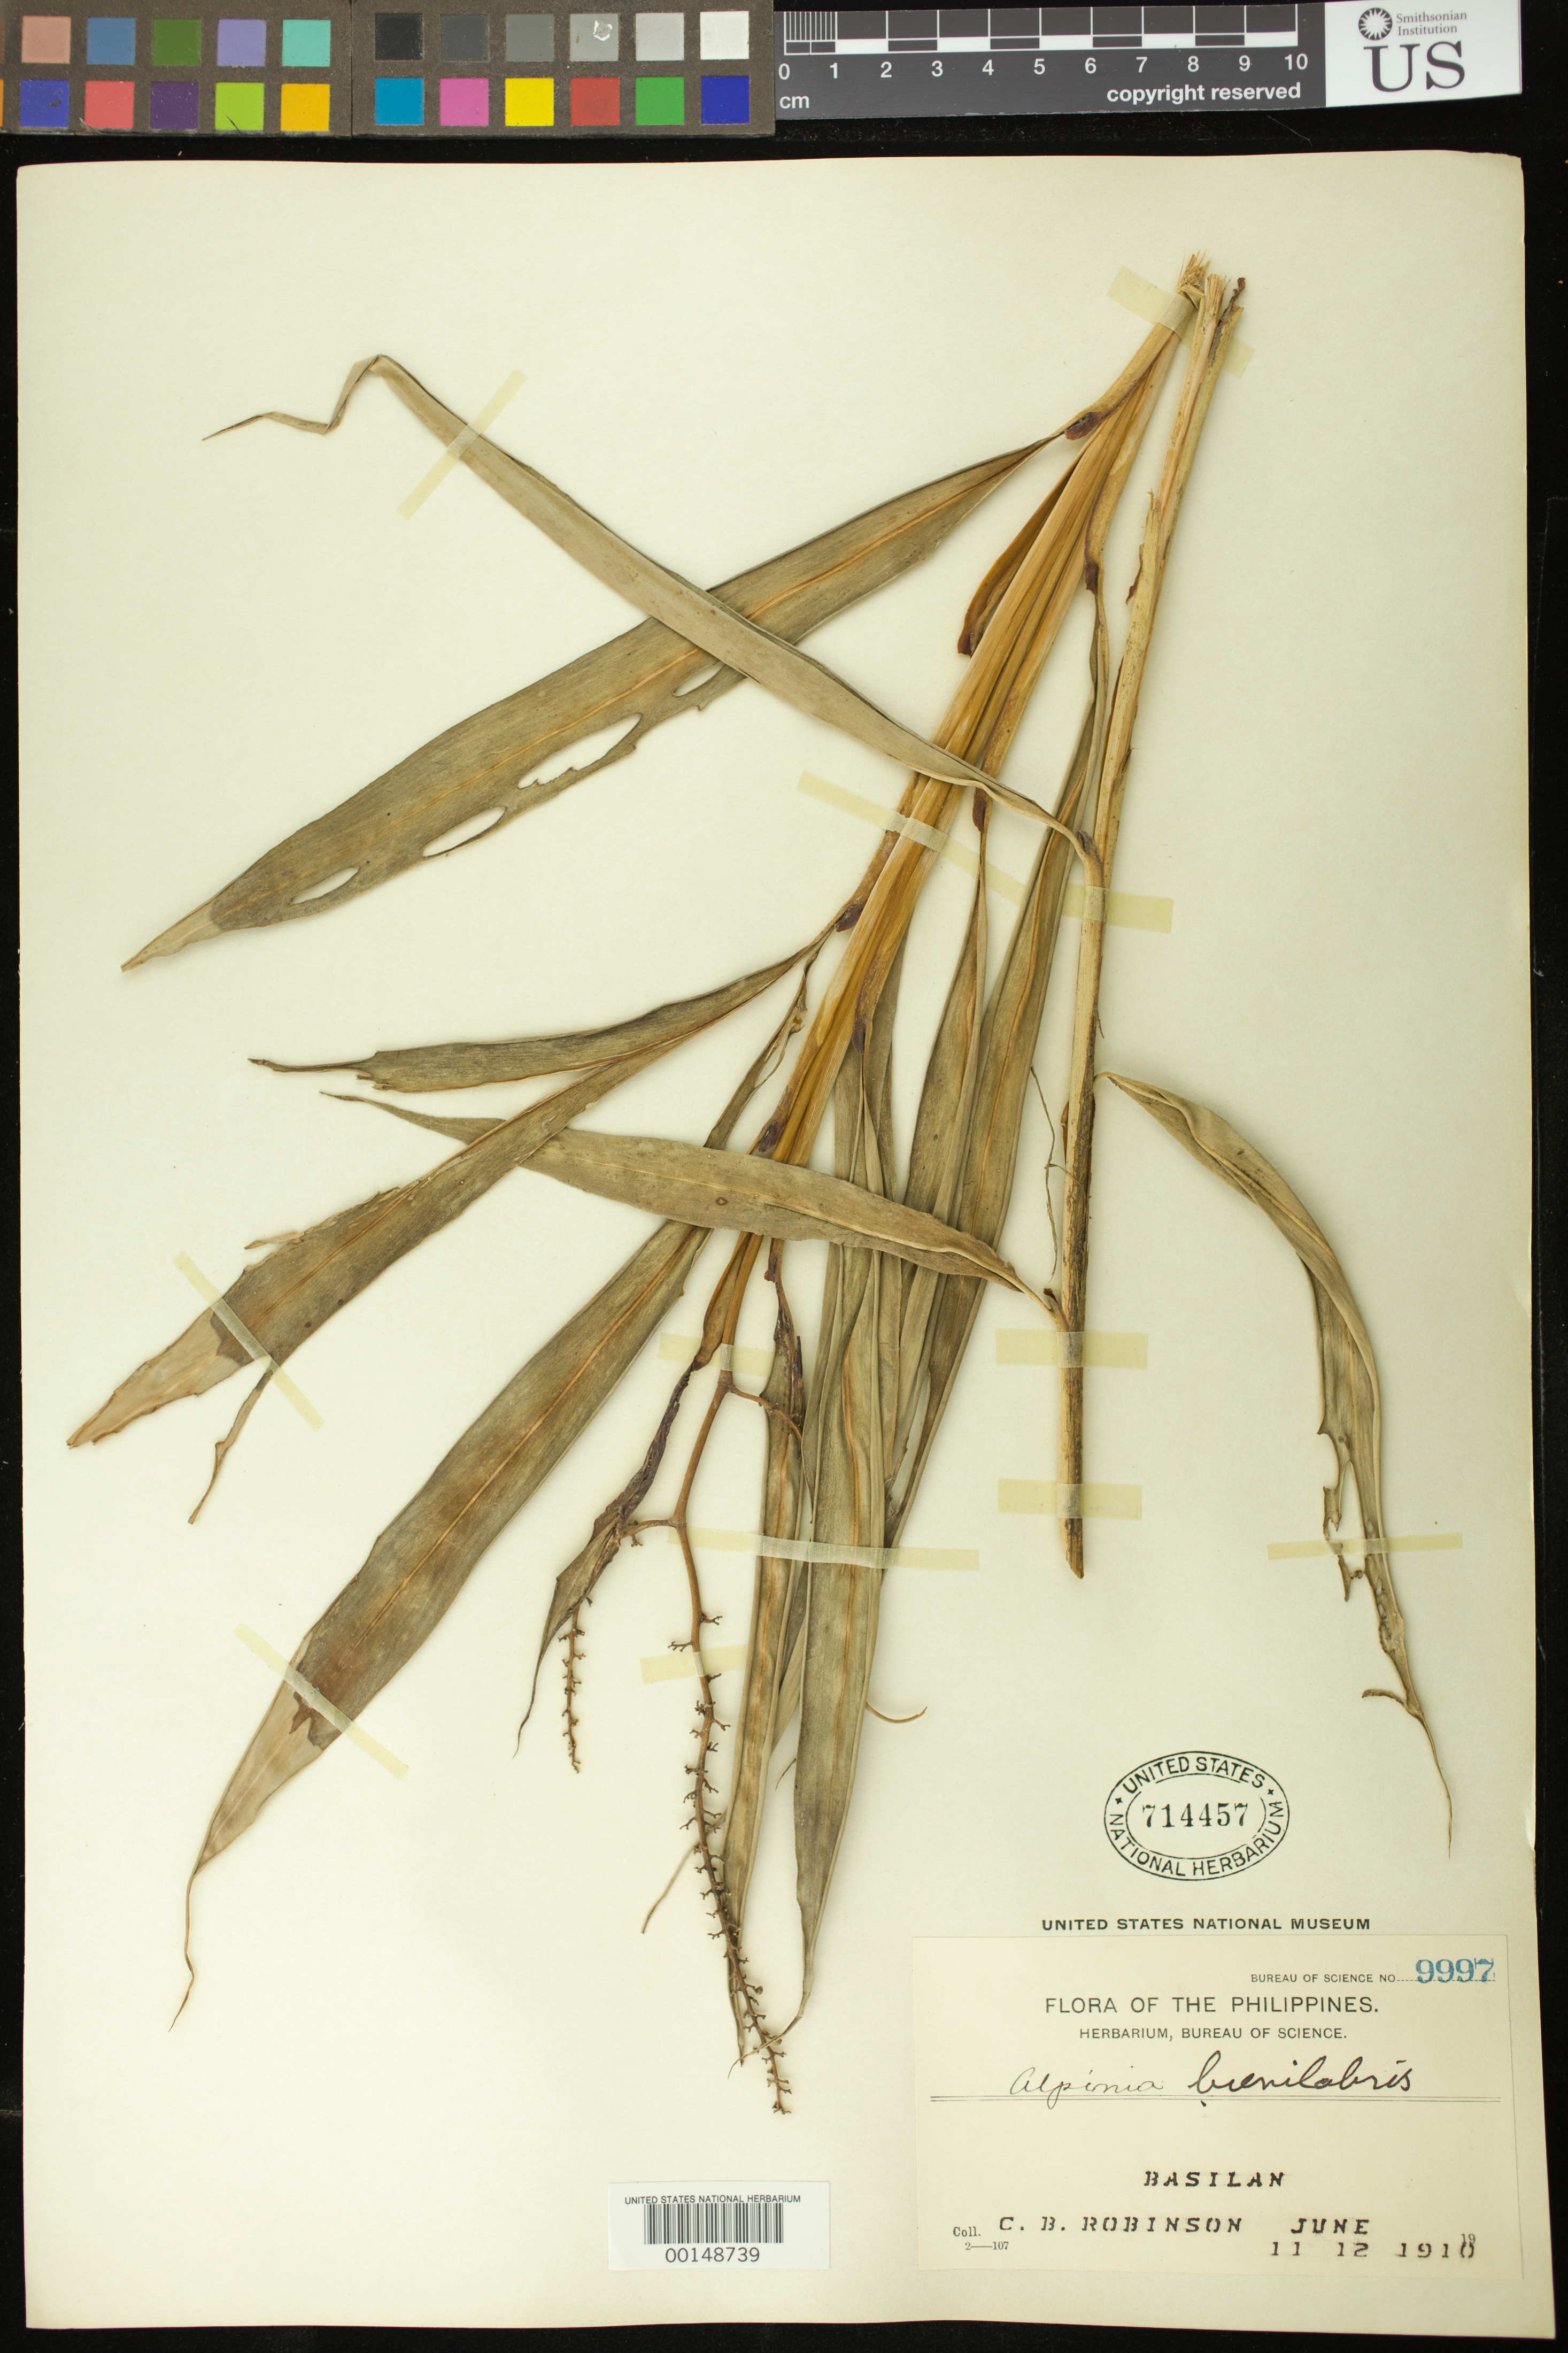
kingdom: Plantae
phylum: Tracheophyta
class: Liliopsida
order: Zingiberales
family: Zingiberaceae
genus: Alpinia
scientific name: Alpinia brevilabris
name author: C. Presl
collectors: C. Robinson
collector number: Bur. Sci. 9997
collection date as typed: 11 Jun 1910 to 12 Jun 1910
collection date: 1910-06-11/1910-06-12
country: Philippines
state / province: Muslim Mindanao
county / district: Basilan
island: Basilan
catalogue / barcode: US 714457